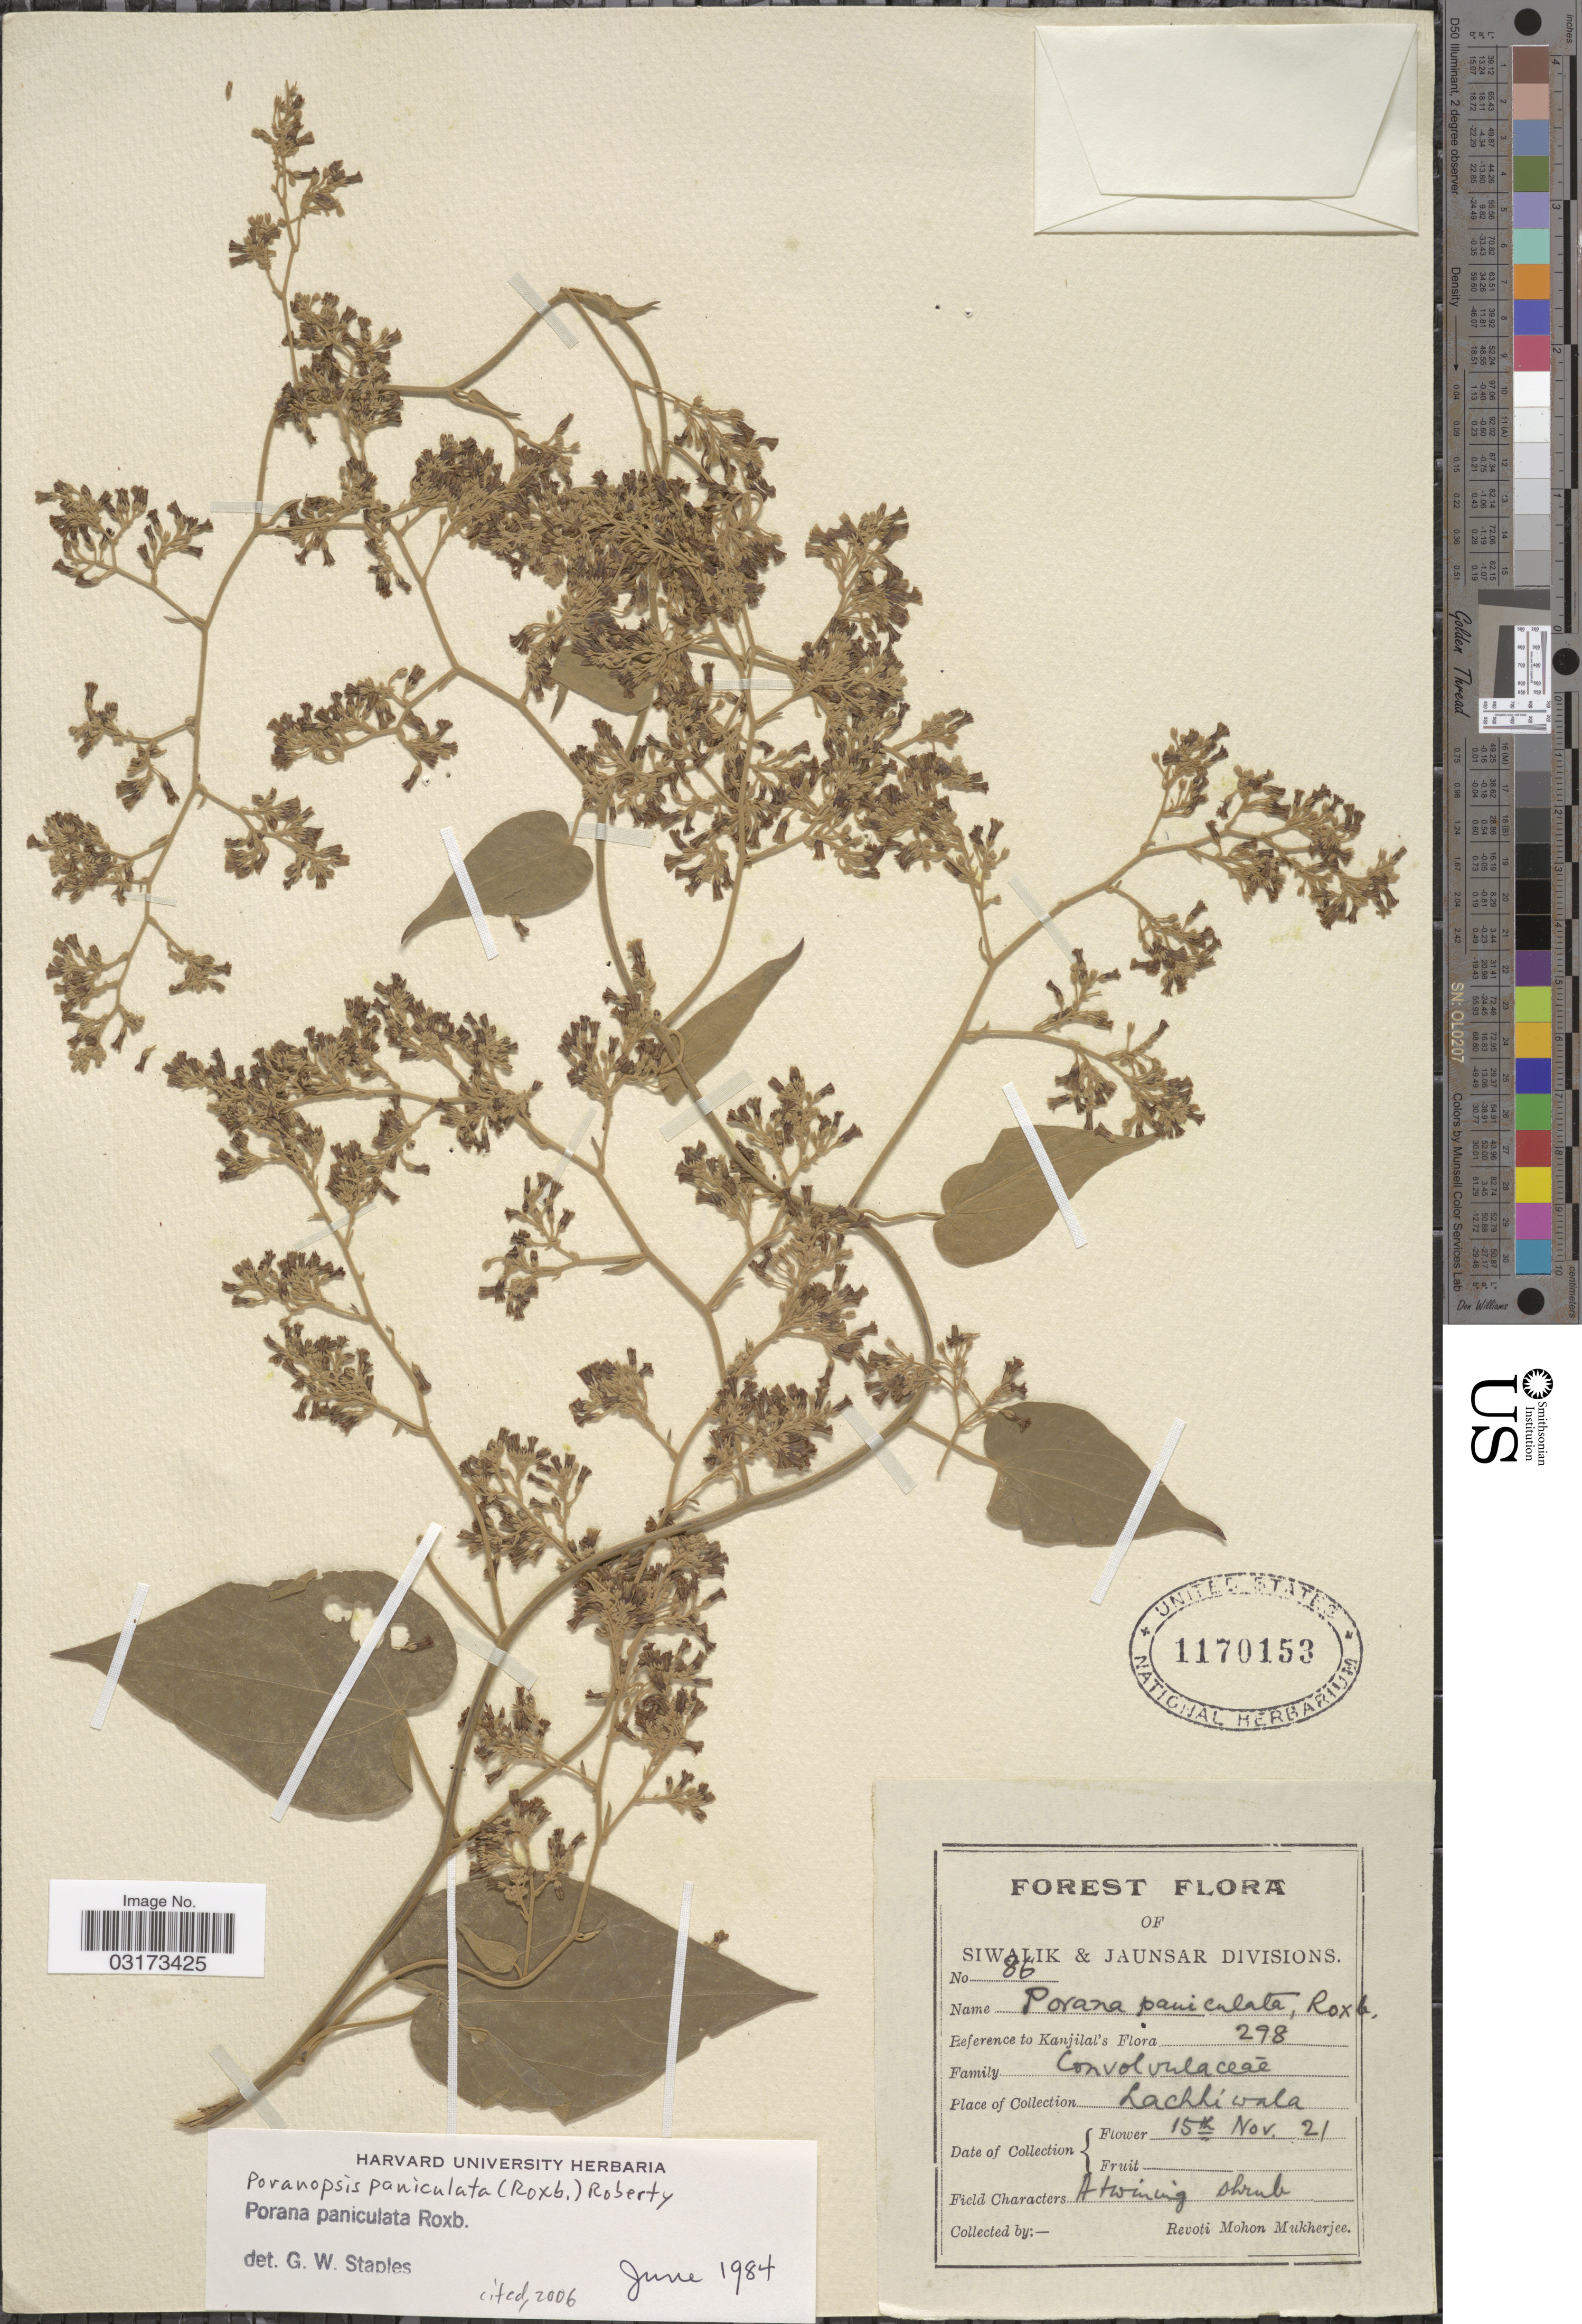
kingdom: Plantae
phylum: Tracheophyta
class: Magnoliopsida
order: Solanales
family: Convolvulaceae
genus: Poranopsis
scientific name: Poranopsis paniculata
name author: (Roxb.) Roberty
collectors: R. Mukherjee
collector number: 86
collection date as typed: Transcribed d/m/y: 15/11/21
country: India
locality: Lachhiwala.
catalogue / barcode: US 1170153